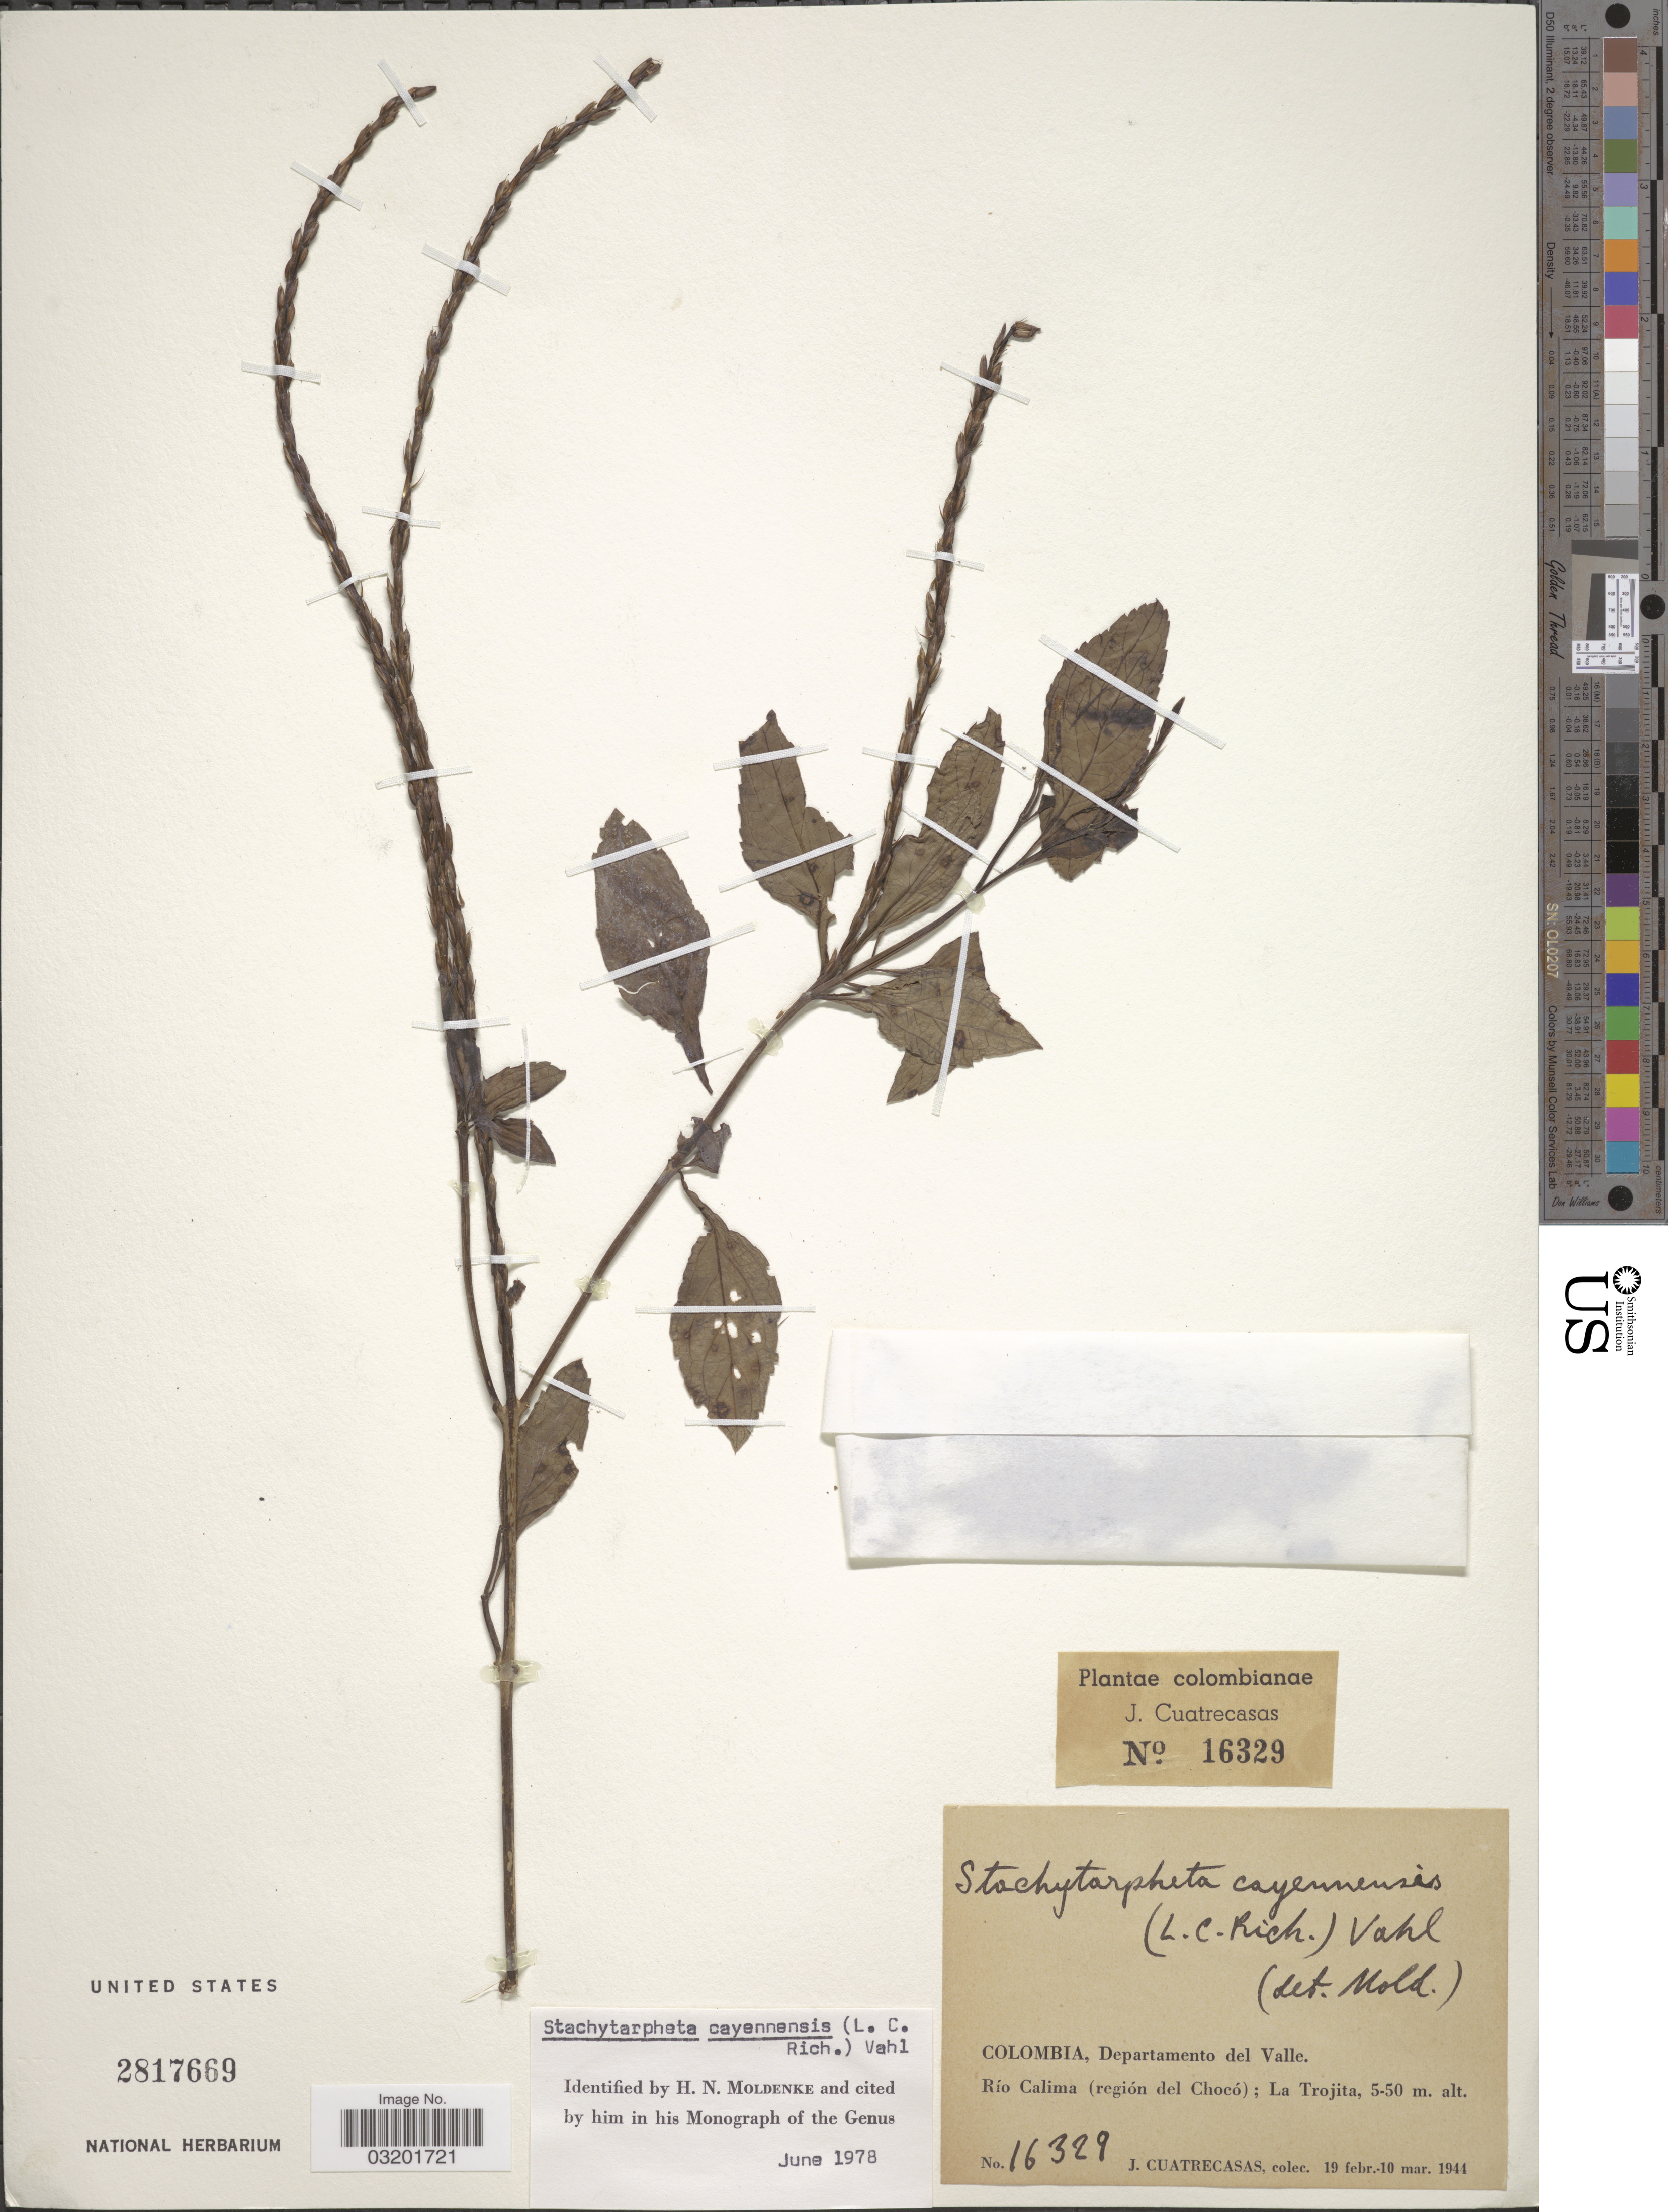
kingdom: Plantae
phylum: Tracheophyta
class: Magnoliopsida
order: Lamiales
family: Verbenaceae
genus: Stachytarpheta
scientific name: Stachytarpheta cayennensis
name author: (Rich.) Vahl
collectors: J. Cuatrecasas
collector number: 16329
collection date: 1944-02-19/1944-03-10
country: Colombia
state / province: Valle del Cauca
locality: Departamento del Valle. Río Calima (región del Chocó); La Trojita.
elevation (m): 5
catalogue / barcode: US 2817669